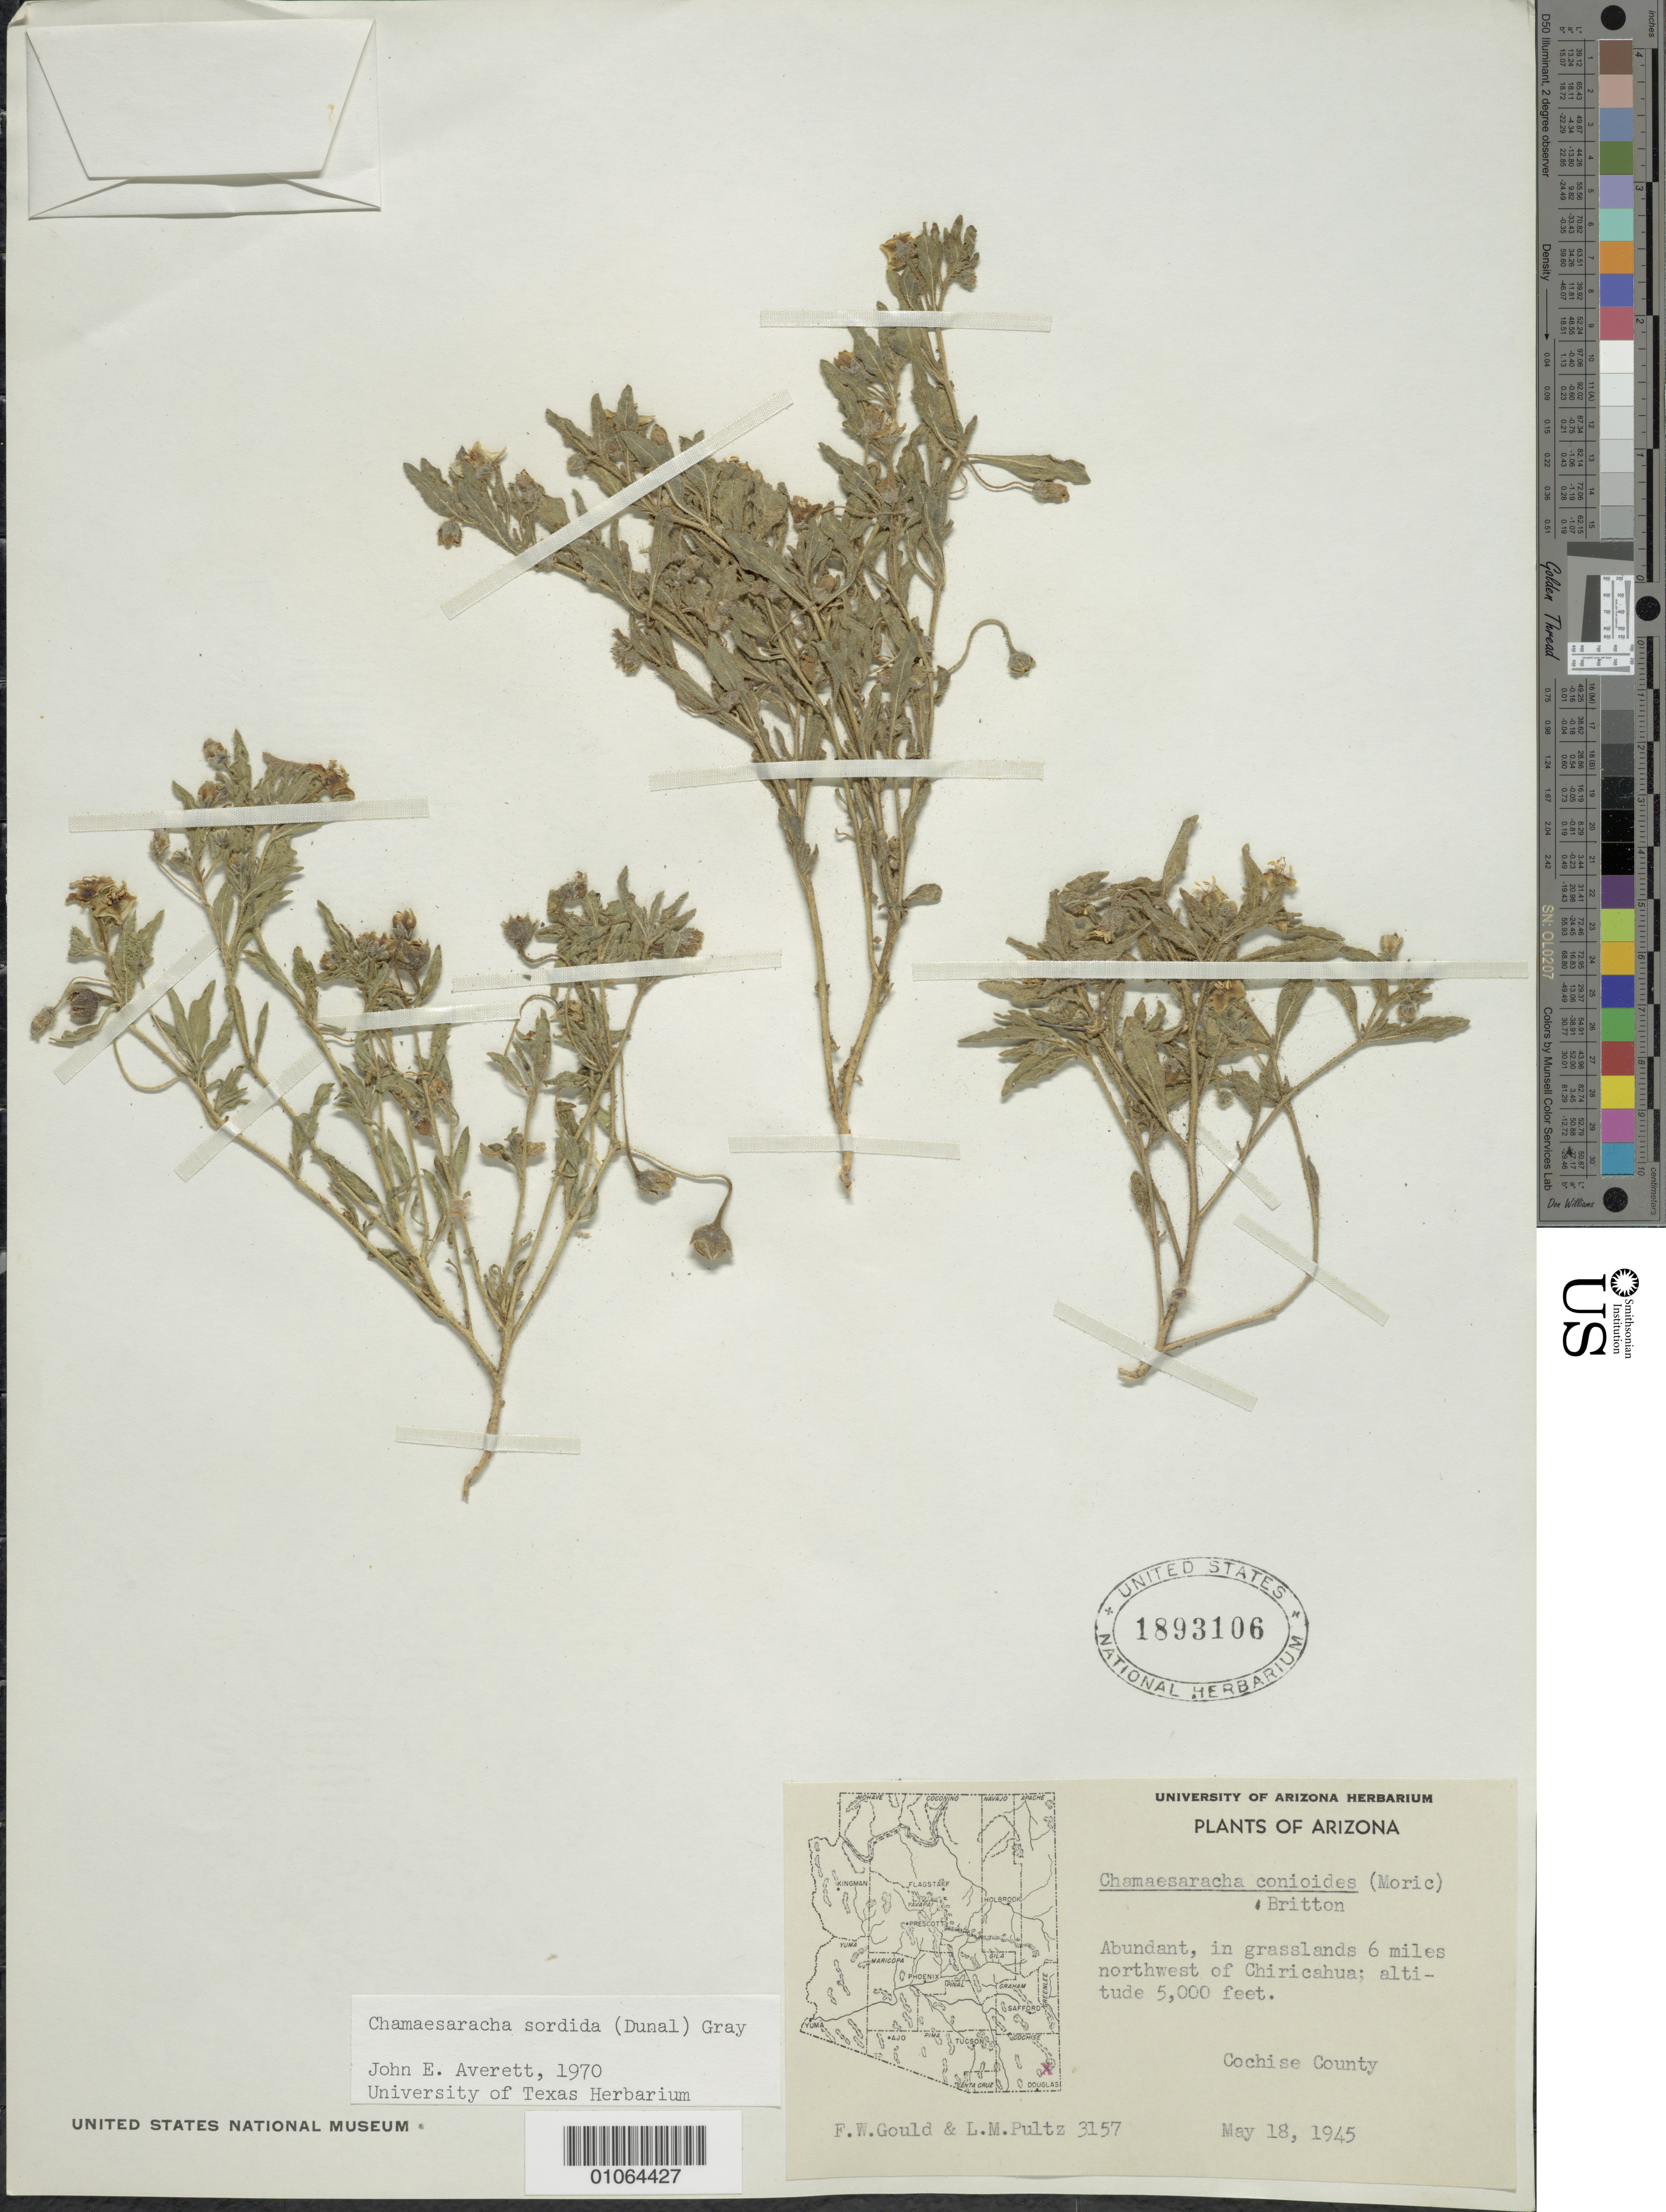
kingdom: Plantae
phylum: Tracheophyta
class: Magnoliopsida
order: Solanales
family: Solanaceae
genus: Chamaesaracha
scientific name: Chamaesaracha sordida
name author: (Dunal) S.F. Gray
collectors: F. W. Gould & L. Pultz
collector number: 3157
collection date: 1945-05-18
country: United States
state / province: Arizona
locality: Abundant, in grassland 6 miles northwest of Chiricahua, Cochise County.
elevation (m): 1524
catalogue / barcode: US 1893106